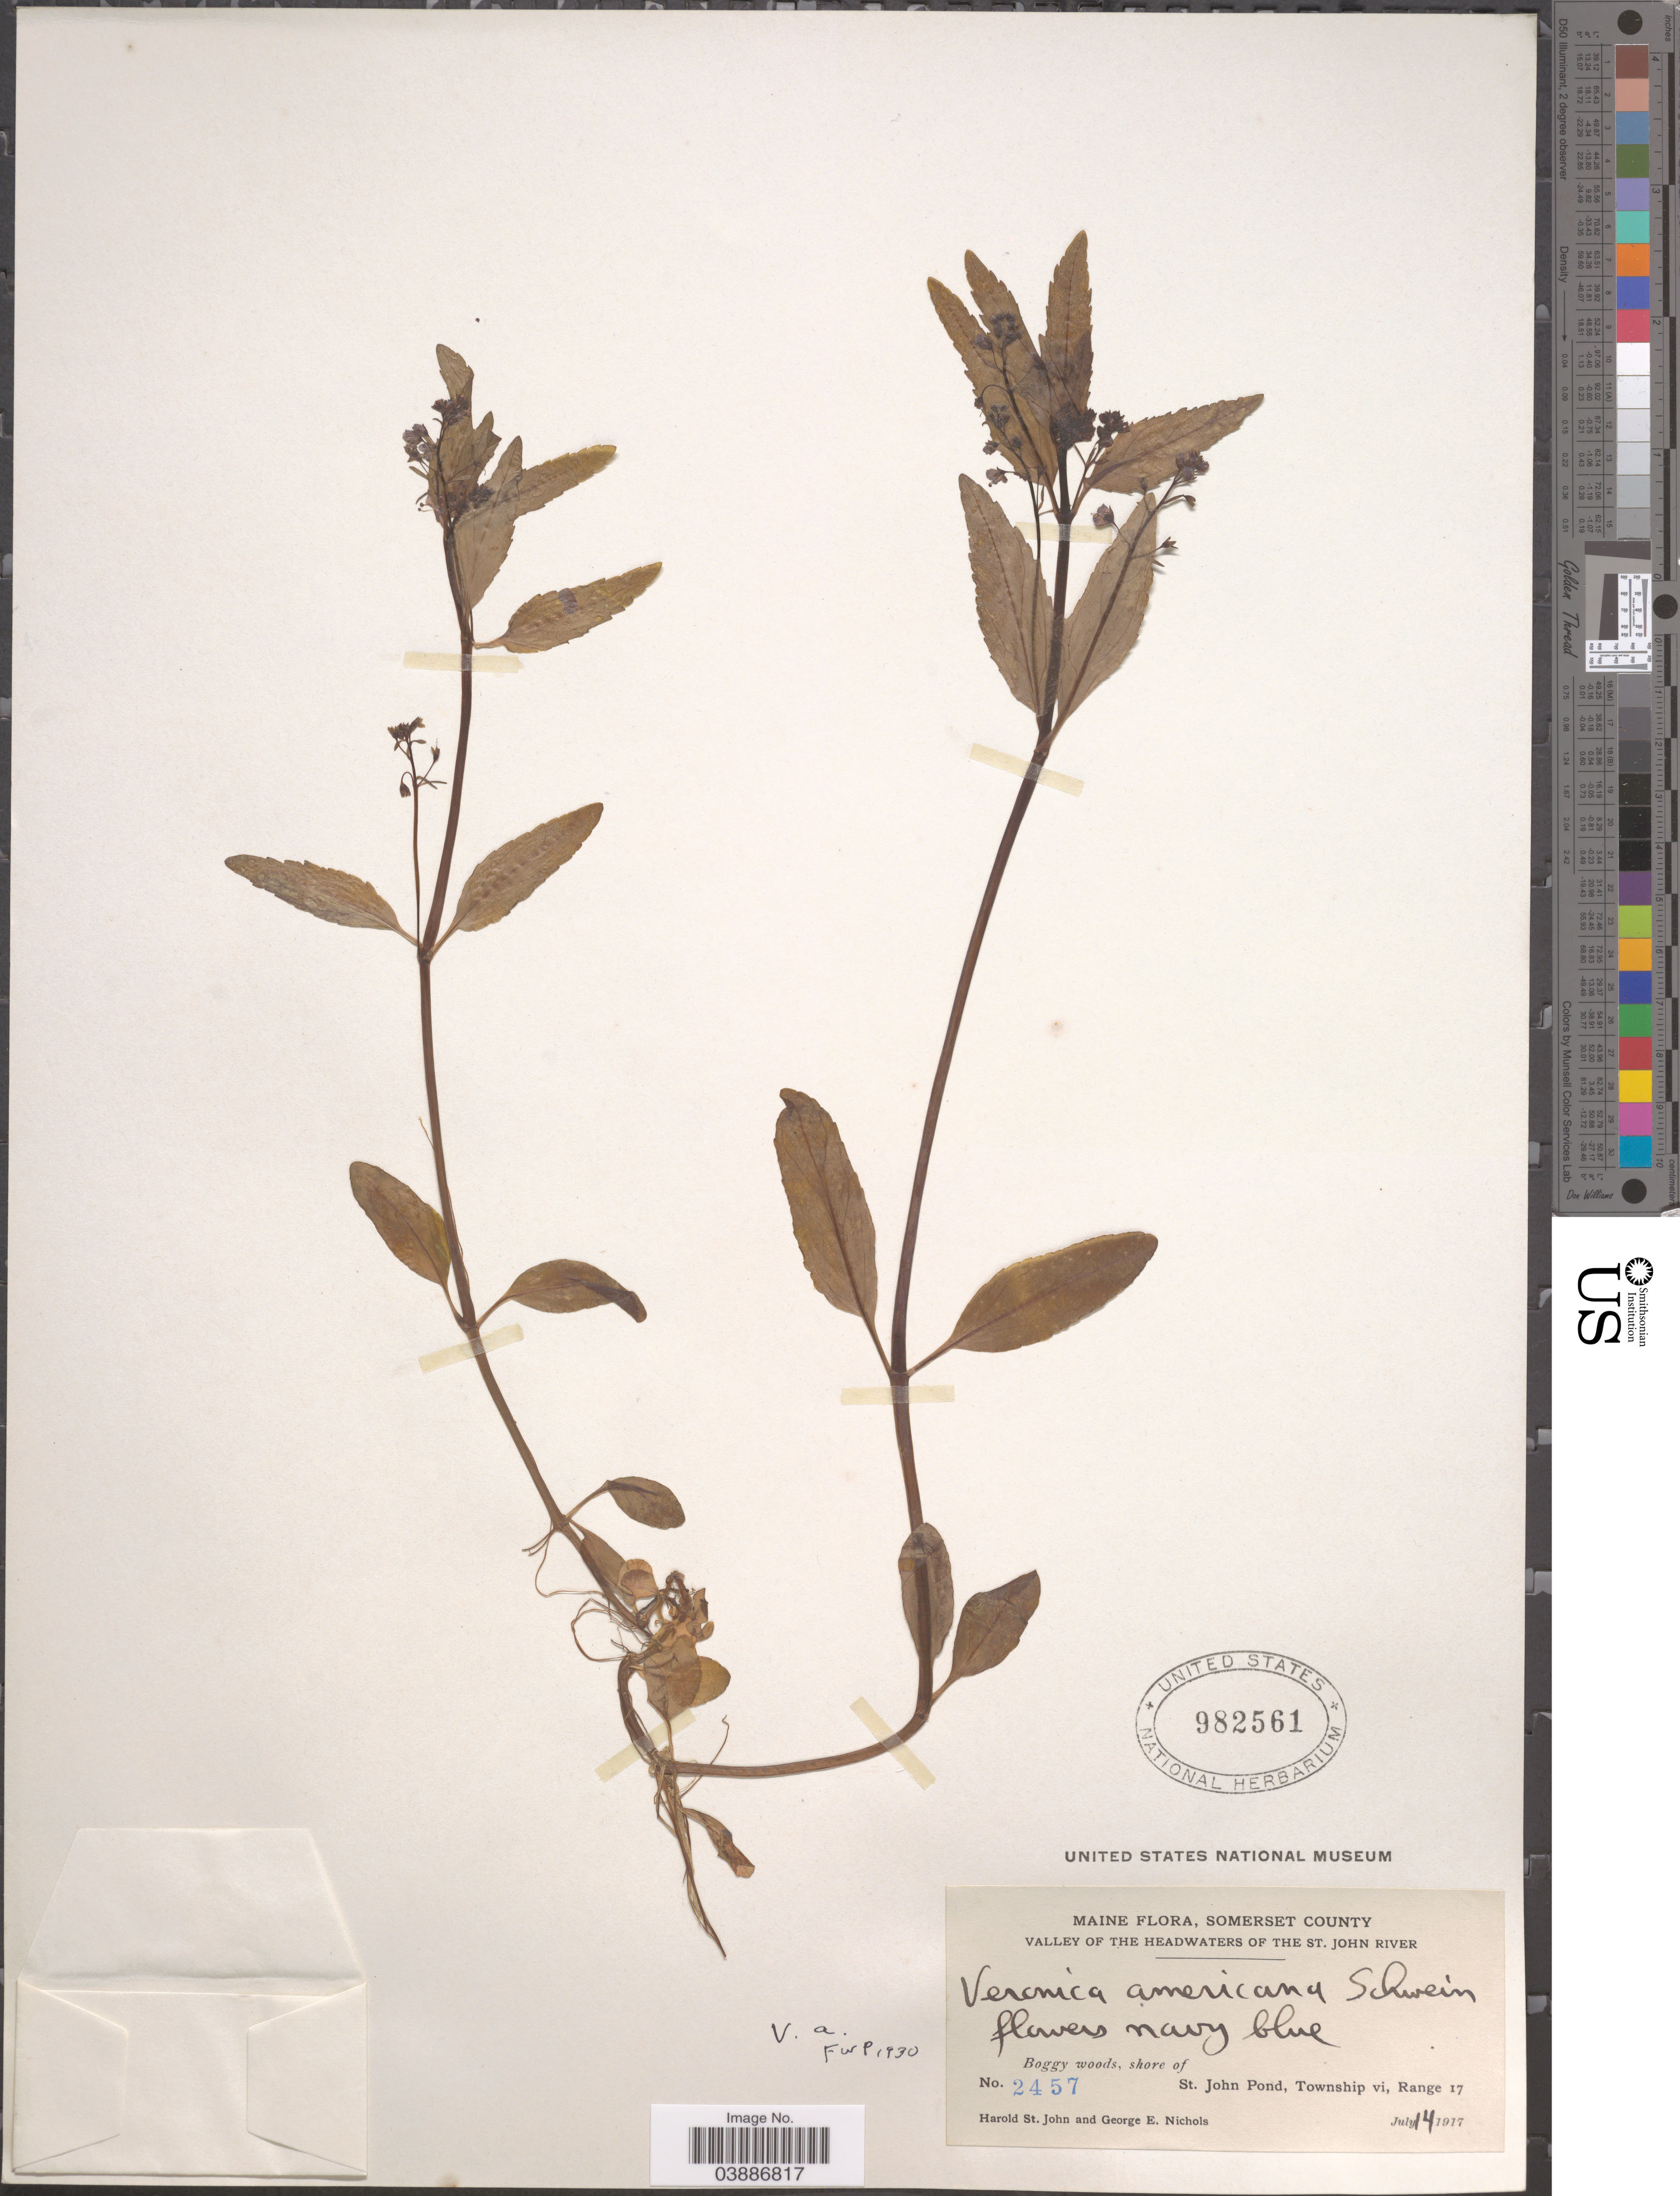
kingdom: Plantae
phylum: Tracheophyta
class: Magnoliopsida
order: Lamiales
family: Plantaginaceae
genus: Veronica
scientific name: Veronica americana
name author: Schwein. ex Benth.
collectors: H. St. John & G. E. Nichols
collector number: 2457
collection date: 1917-07-14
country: United States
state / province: Maine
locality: Somerset County. Valley of the Headwaters of the St. John River. Shore of St. John Pond, Township vi, Range 17.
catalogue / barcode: US 982561